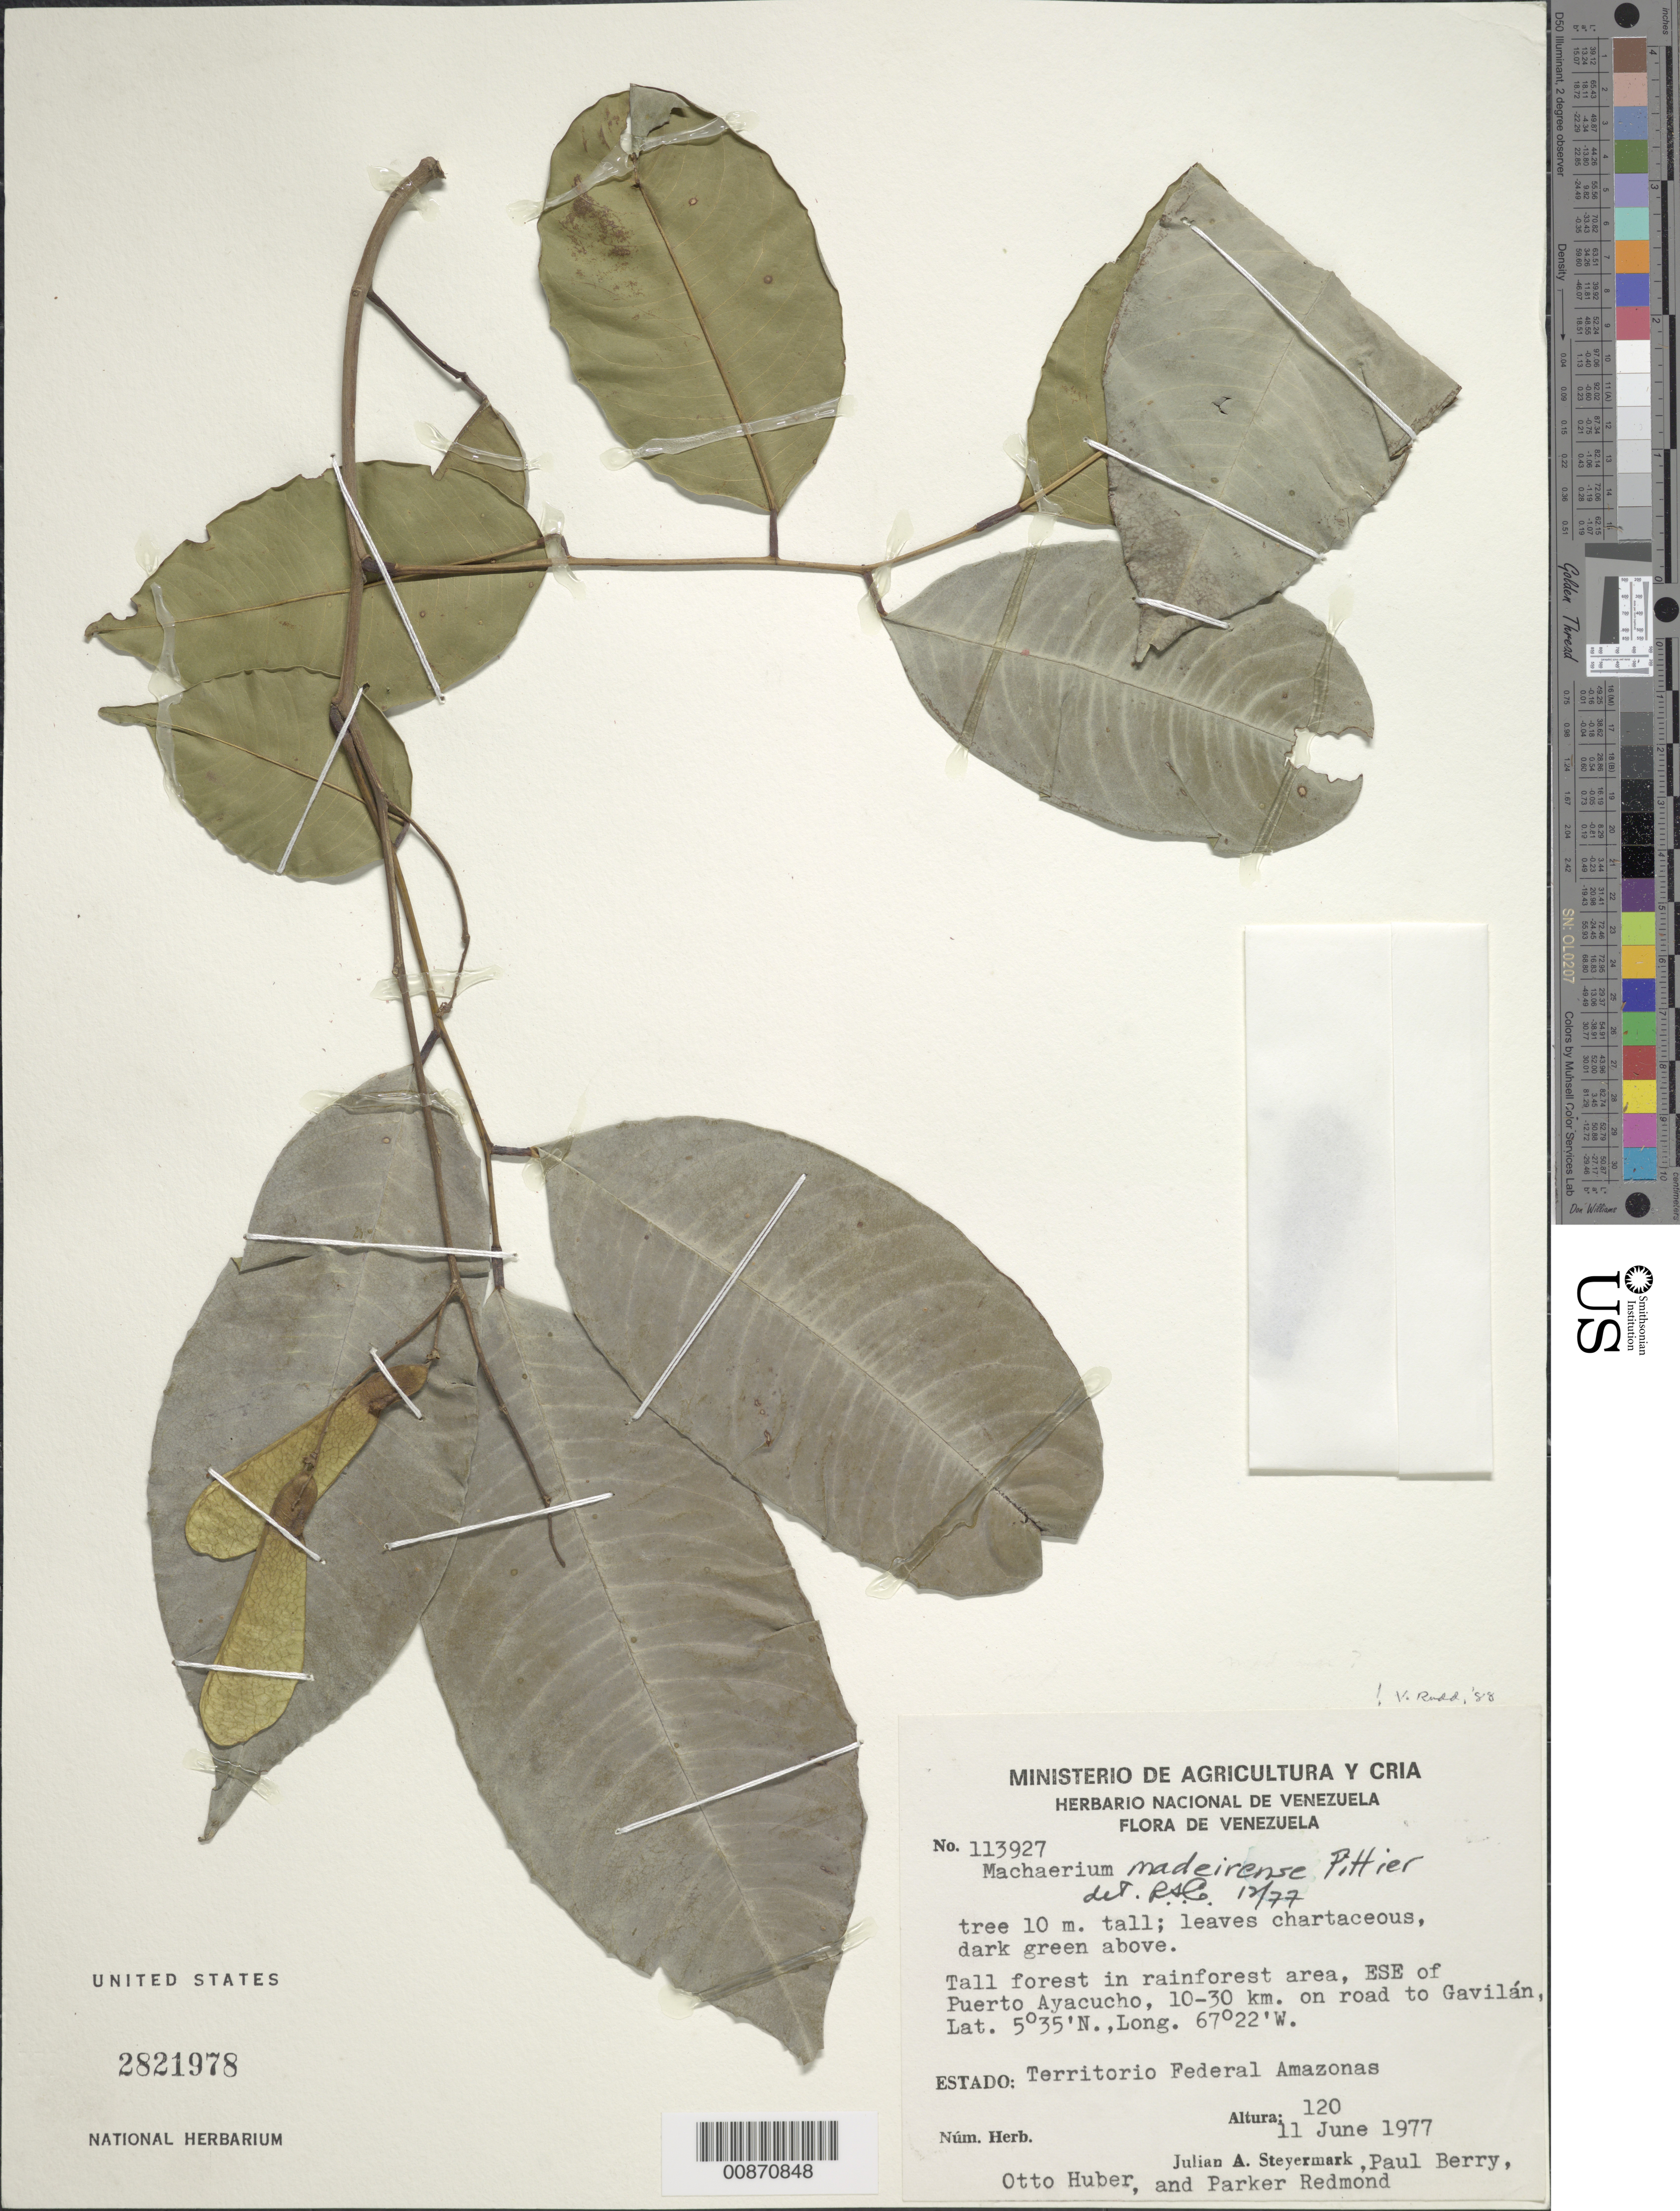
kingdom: Plantae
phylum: Tracheophyta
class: Magnoliopsida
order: Fabales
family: Fabaceae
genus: Machaerium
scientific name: Machaerium madeirense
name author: Pittier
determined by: Funk, Vicki A., (BOT), Smithsonian Institution - National Museum of Natural History (UNITED STATES)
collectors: J. Steyermark, P. Berry, O. Huber & P. Redmond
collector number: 113927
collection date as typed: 11-Jun-77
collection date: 1977-06-11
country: Venezuela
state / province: Amazonas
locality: Puerto Ayacucho, ESE of, 10-30 km on road to Gavilán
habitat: Tall forest in rainforest area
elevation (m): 120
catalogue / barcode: US 2821978